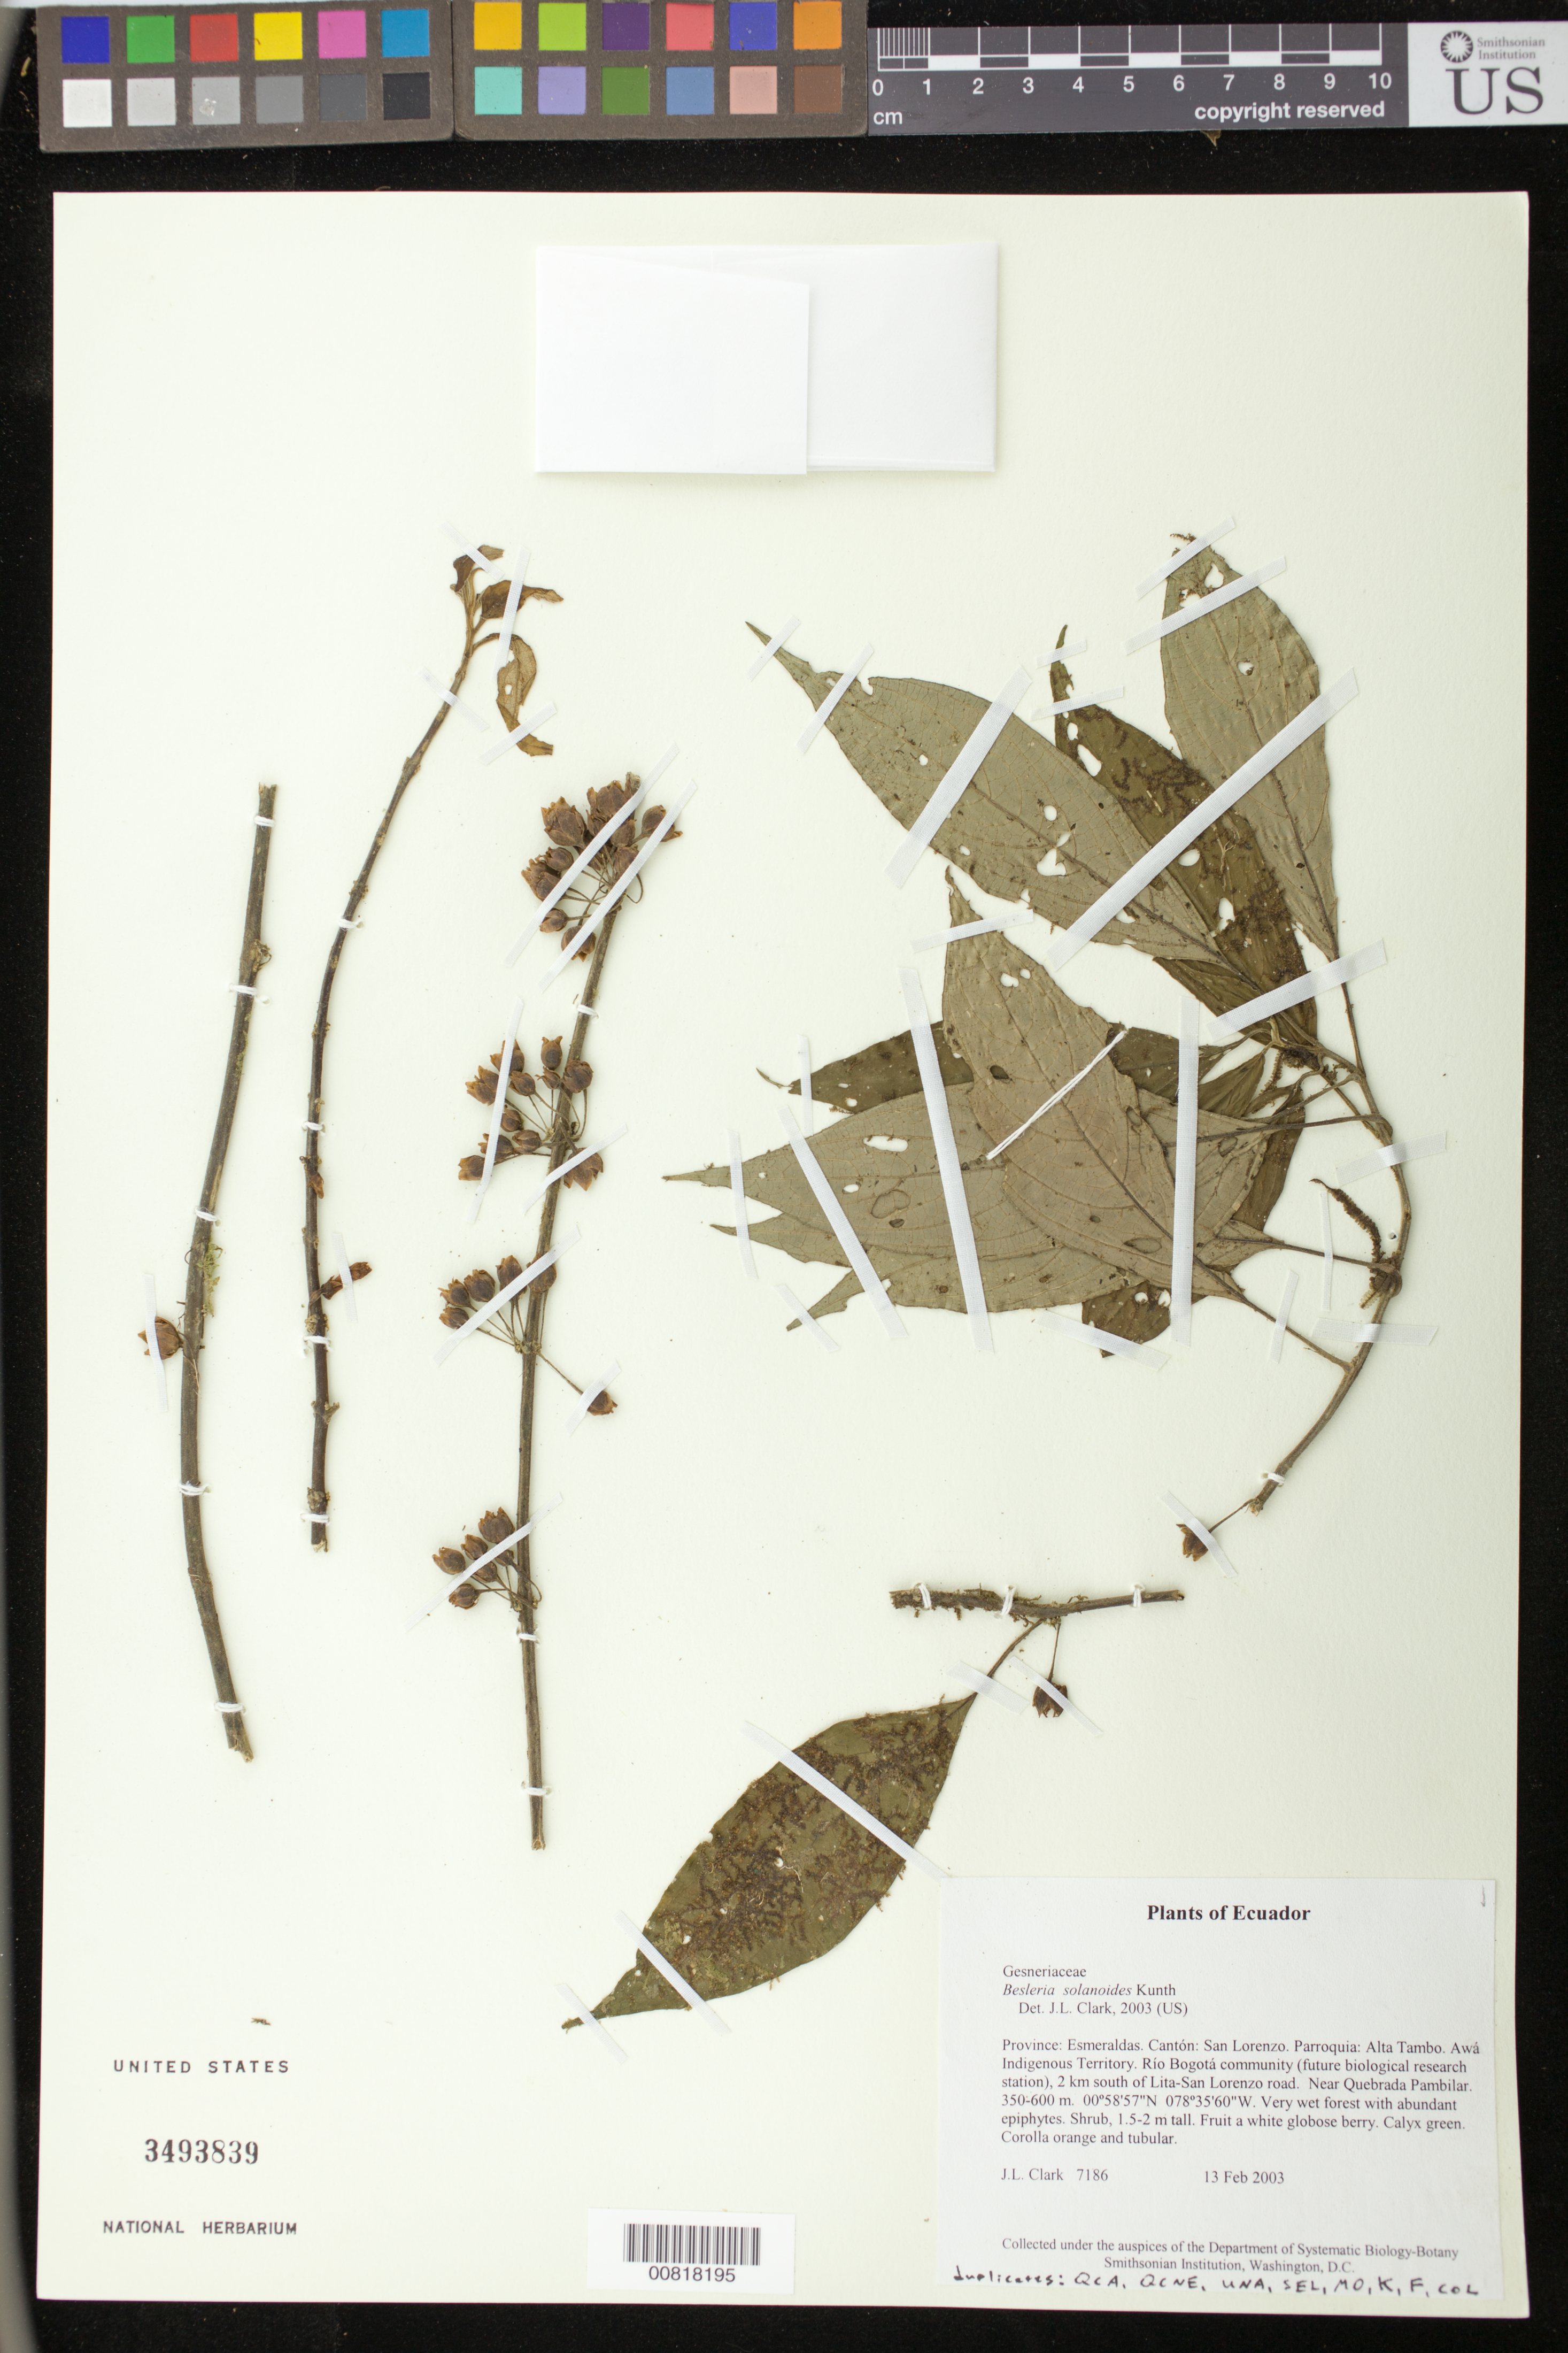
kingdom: Plantae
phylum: Tracheophyta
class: Magnoliopsida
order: Lamiales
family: Gesneriaceae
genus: Besleria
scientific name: Besleria solanoides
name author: Kunth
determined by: Clark, J. L., (SEL), The Marie Selby Botanical Garden (UNITED STATES)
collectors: J. L. Clark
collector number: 7186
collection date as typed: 13 Feb 2003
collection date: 2003-02-13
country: Ecuador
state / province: Esmeraldas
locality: San Lorenzo. Parroquia: Alta Tambo. Awá Indigenous Territory. Río Bogotá community (future biological research station), 2 km south of Lita-San Lorenzo road. Near Quebrada Pambilar.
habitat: Very wet forest with abundant epiphytes.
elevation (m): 350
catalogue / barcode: US 3493839